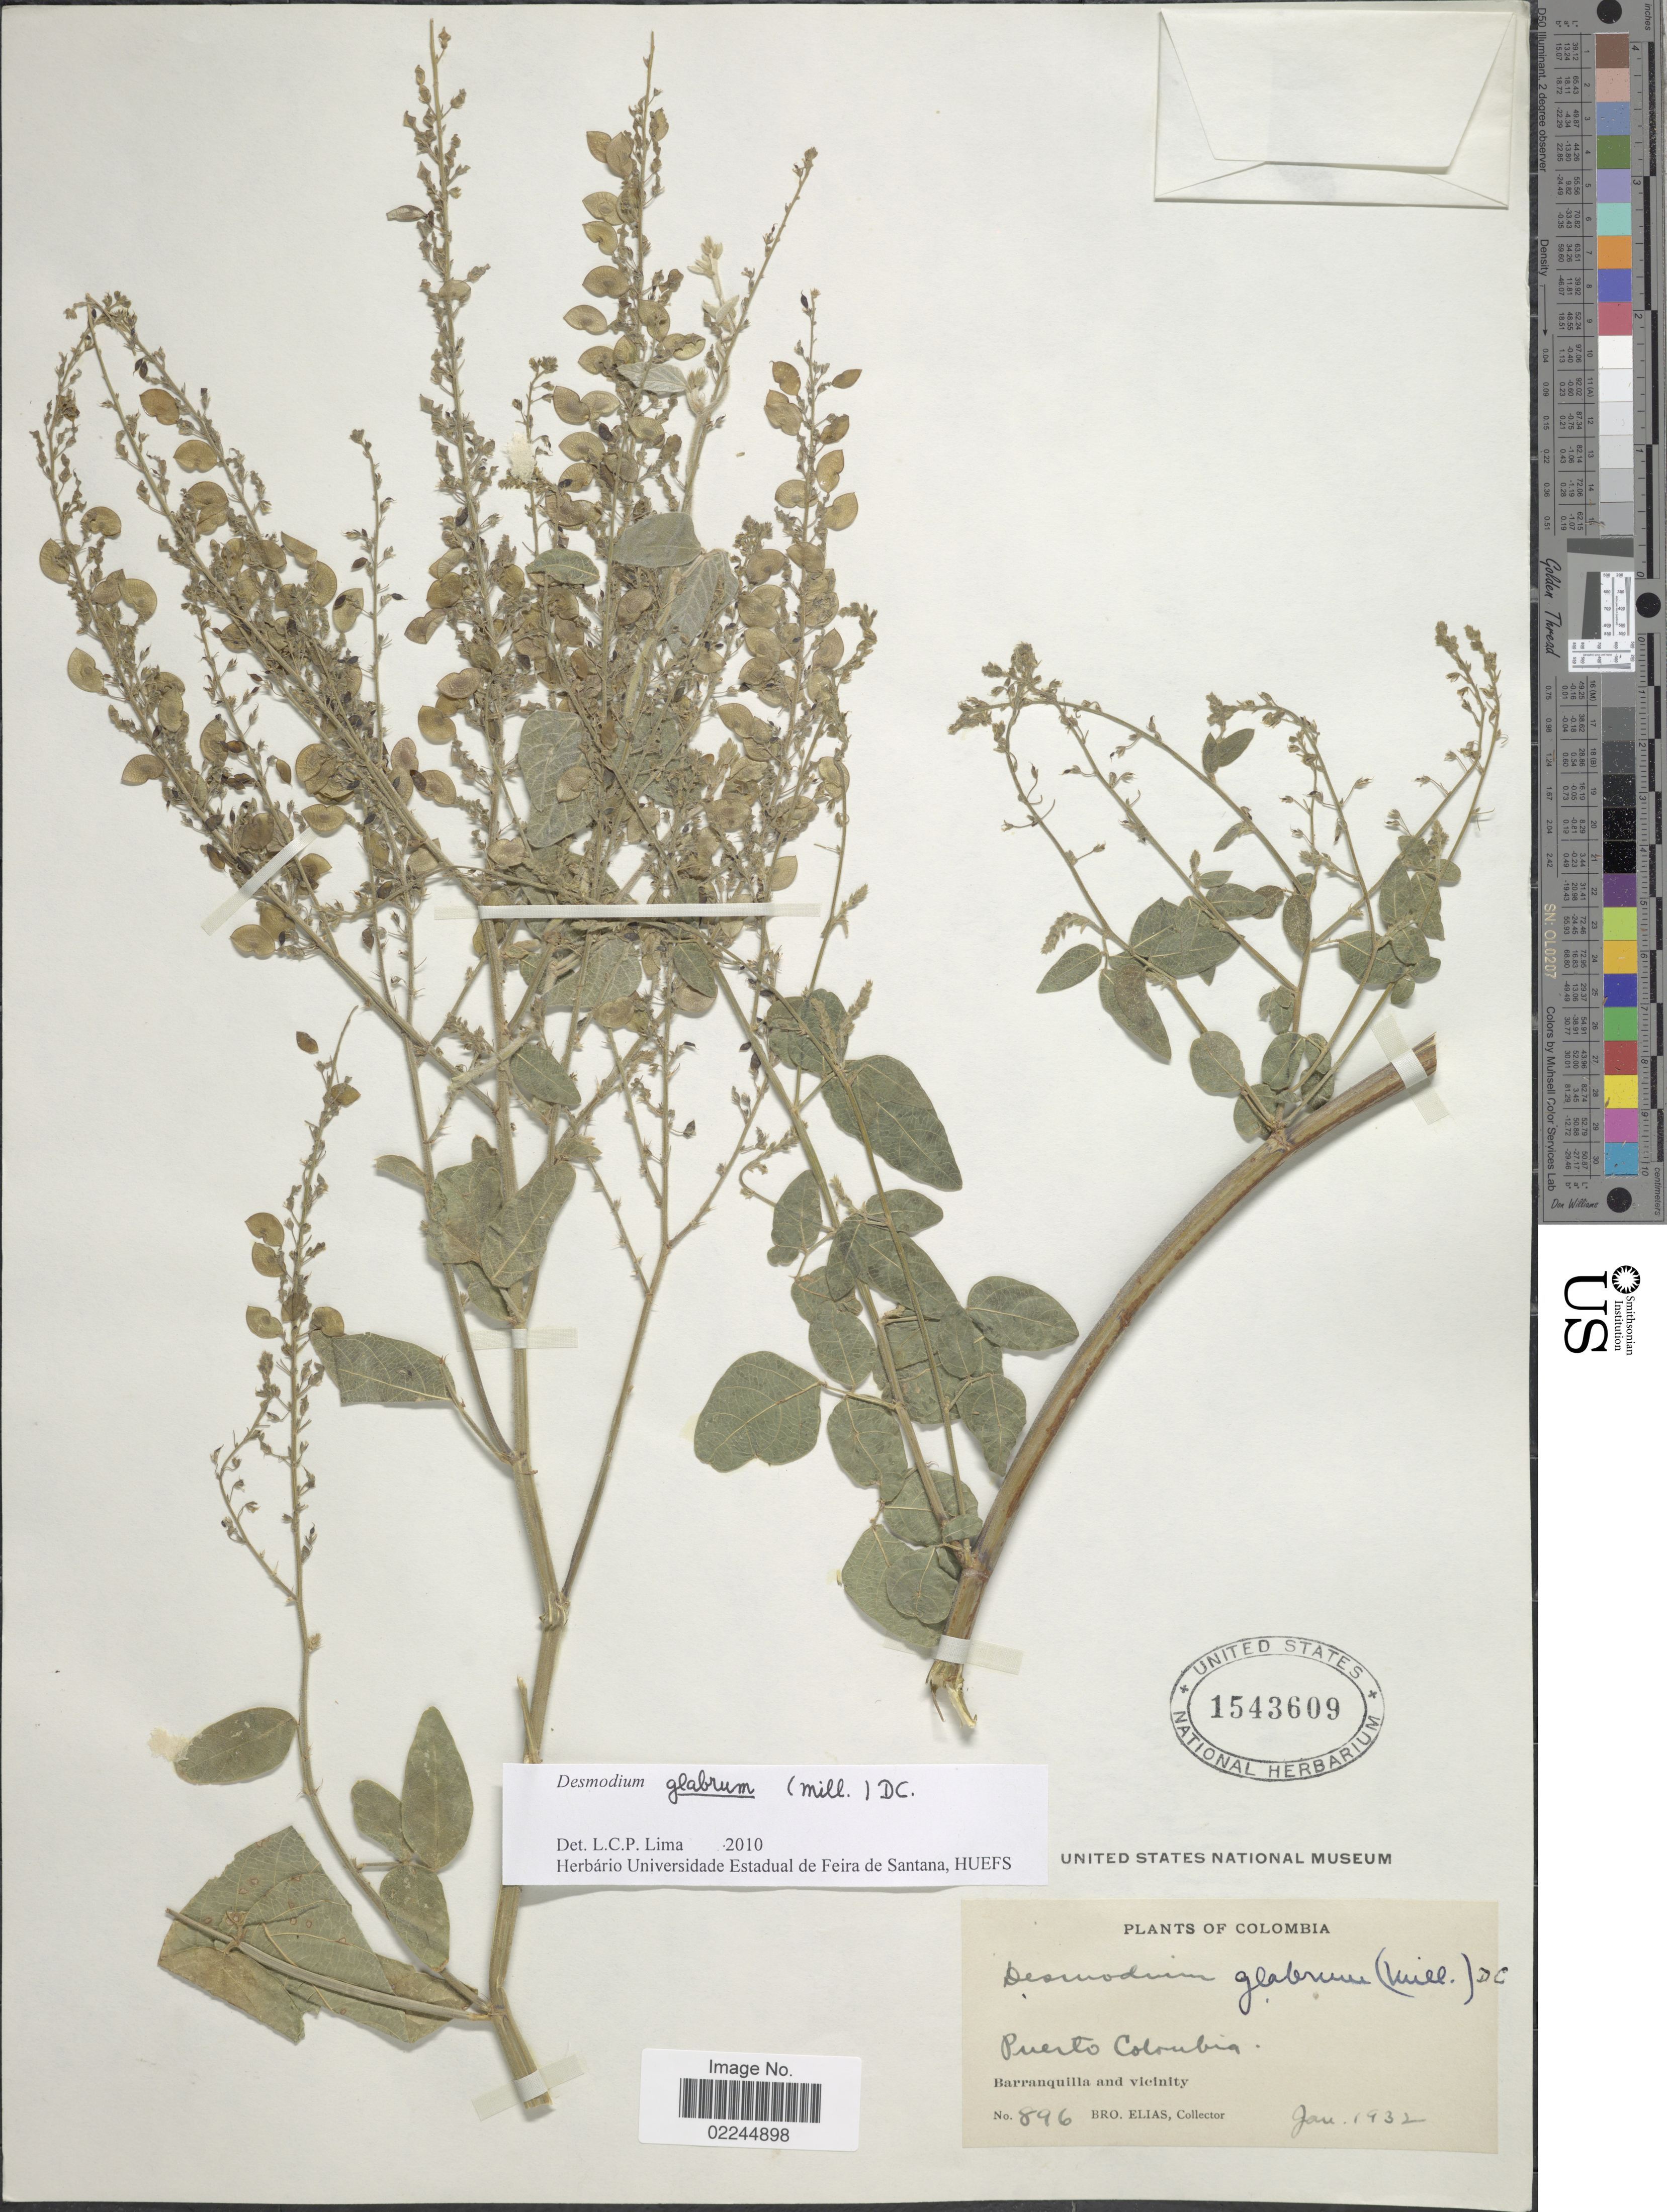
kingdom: Plantae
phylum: Tracheophyta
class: Magnoliopsida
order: Fabales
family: Fabaceae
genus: Desmodium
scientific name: Desmodium glabrum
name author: (Mill.) DC.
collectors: Bro. Elias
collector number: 896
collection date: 1932-01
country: Colombia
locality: Puerto Colombia, Barranquilla and Vicinity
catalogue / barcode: US 1543609